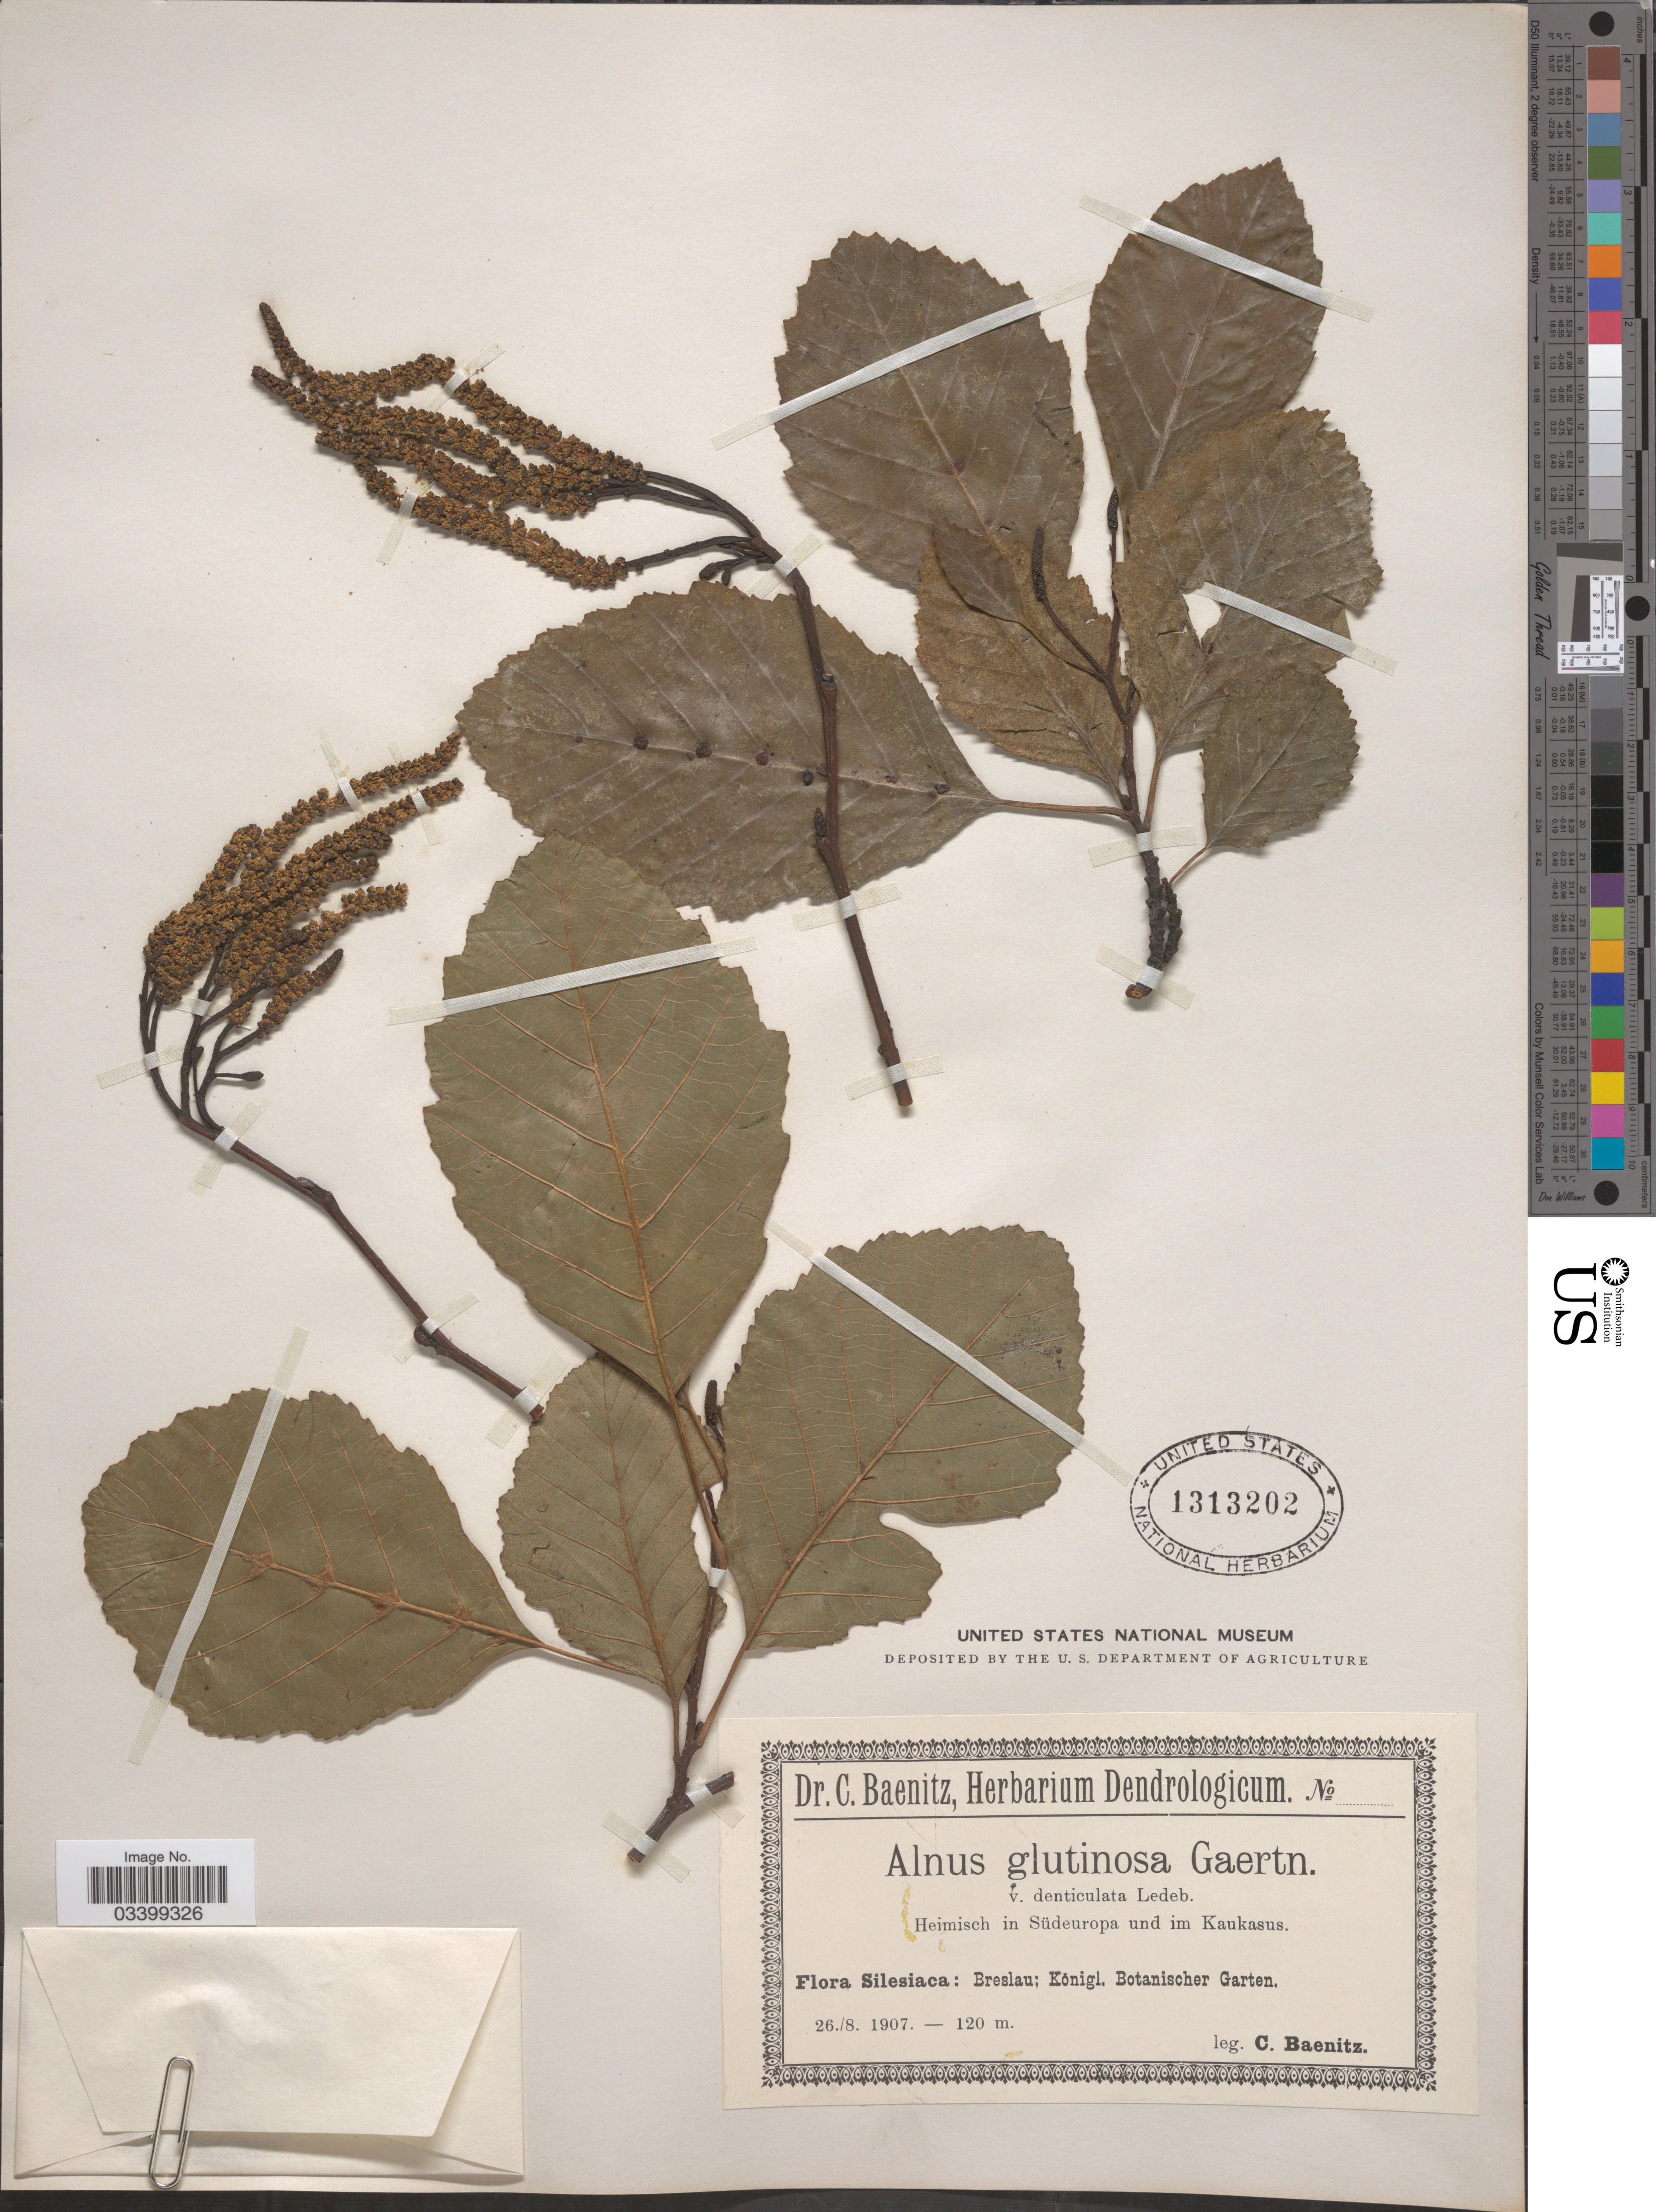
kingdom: Plantae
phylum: Tracheophyta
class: Magnoliopsida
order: Fagales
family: Betulaceae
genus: Alnus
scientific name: Alnus glutinosa subsp. barbata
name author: (C.A. Mey.) Yaltirik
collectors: C. G. Baenitz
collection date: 1907-08-26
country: Poland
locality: Silesiaca: Brelau; Königl. Botanischer Garten.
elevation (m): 120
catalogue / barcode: US 1313202